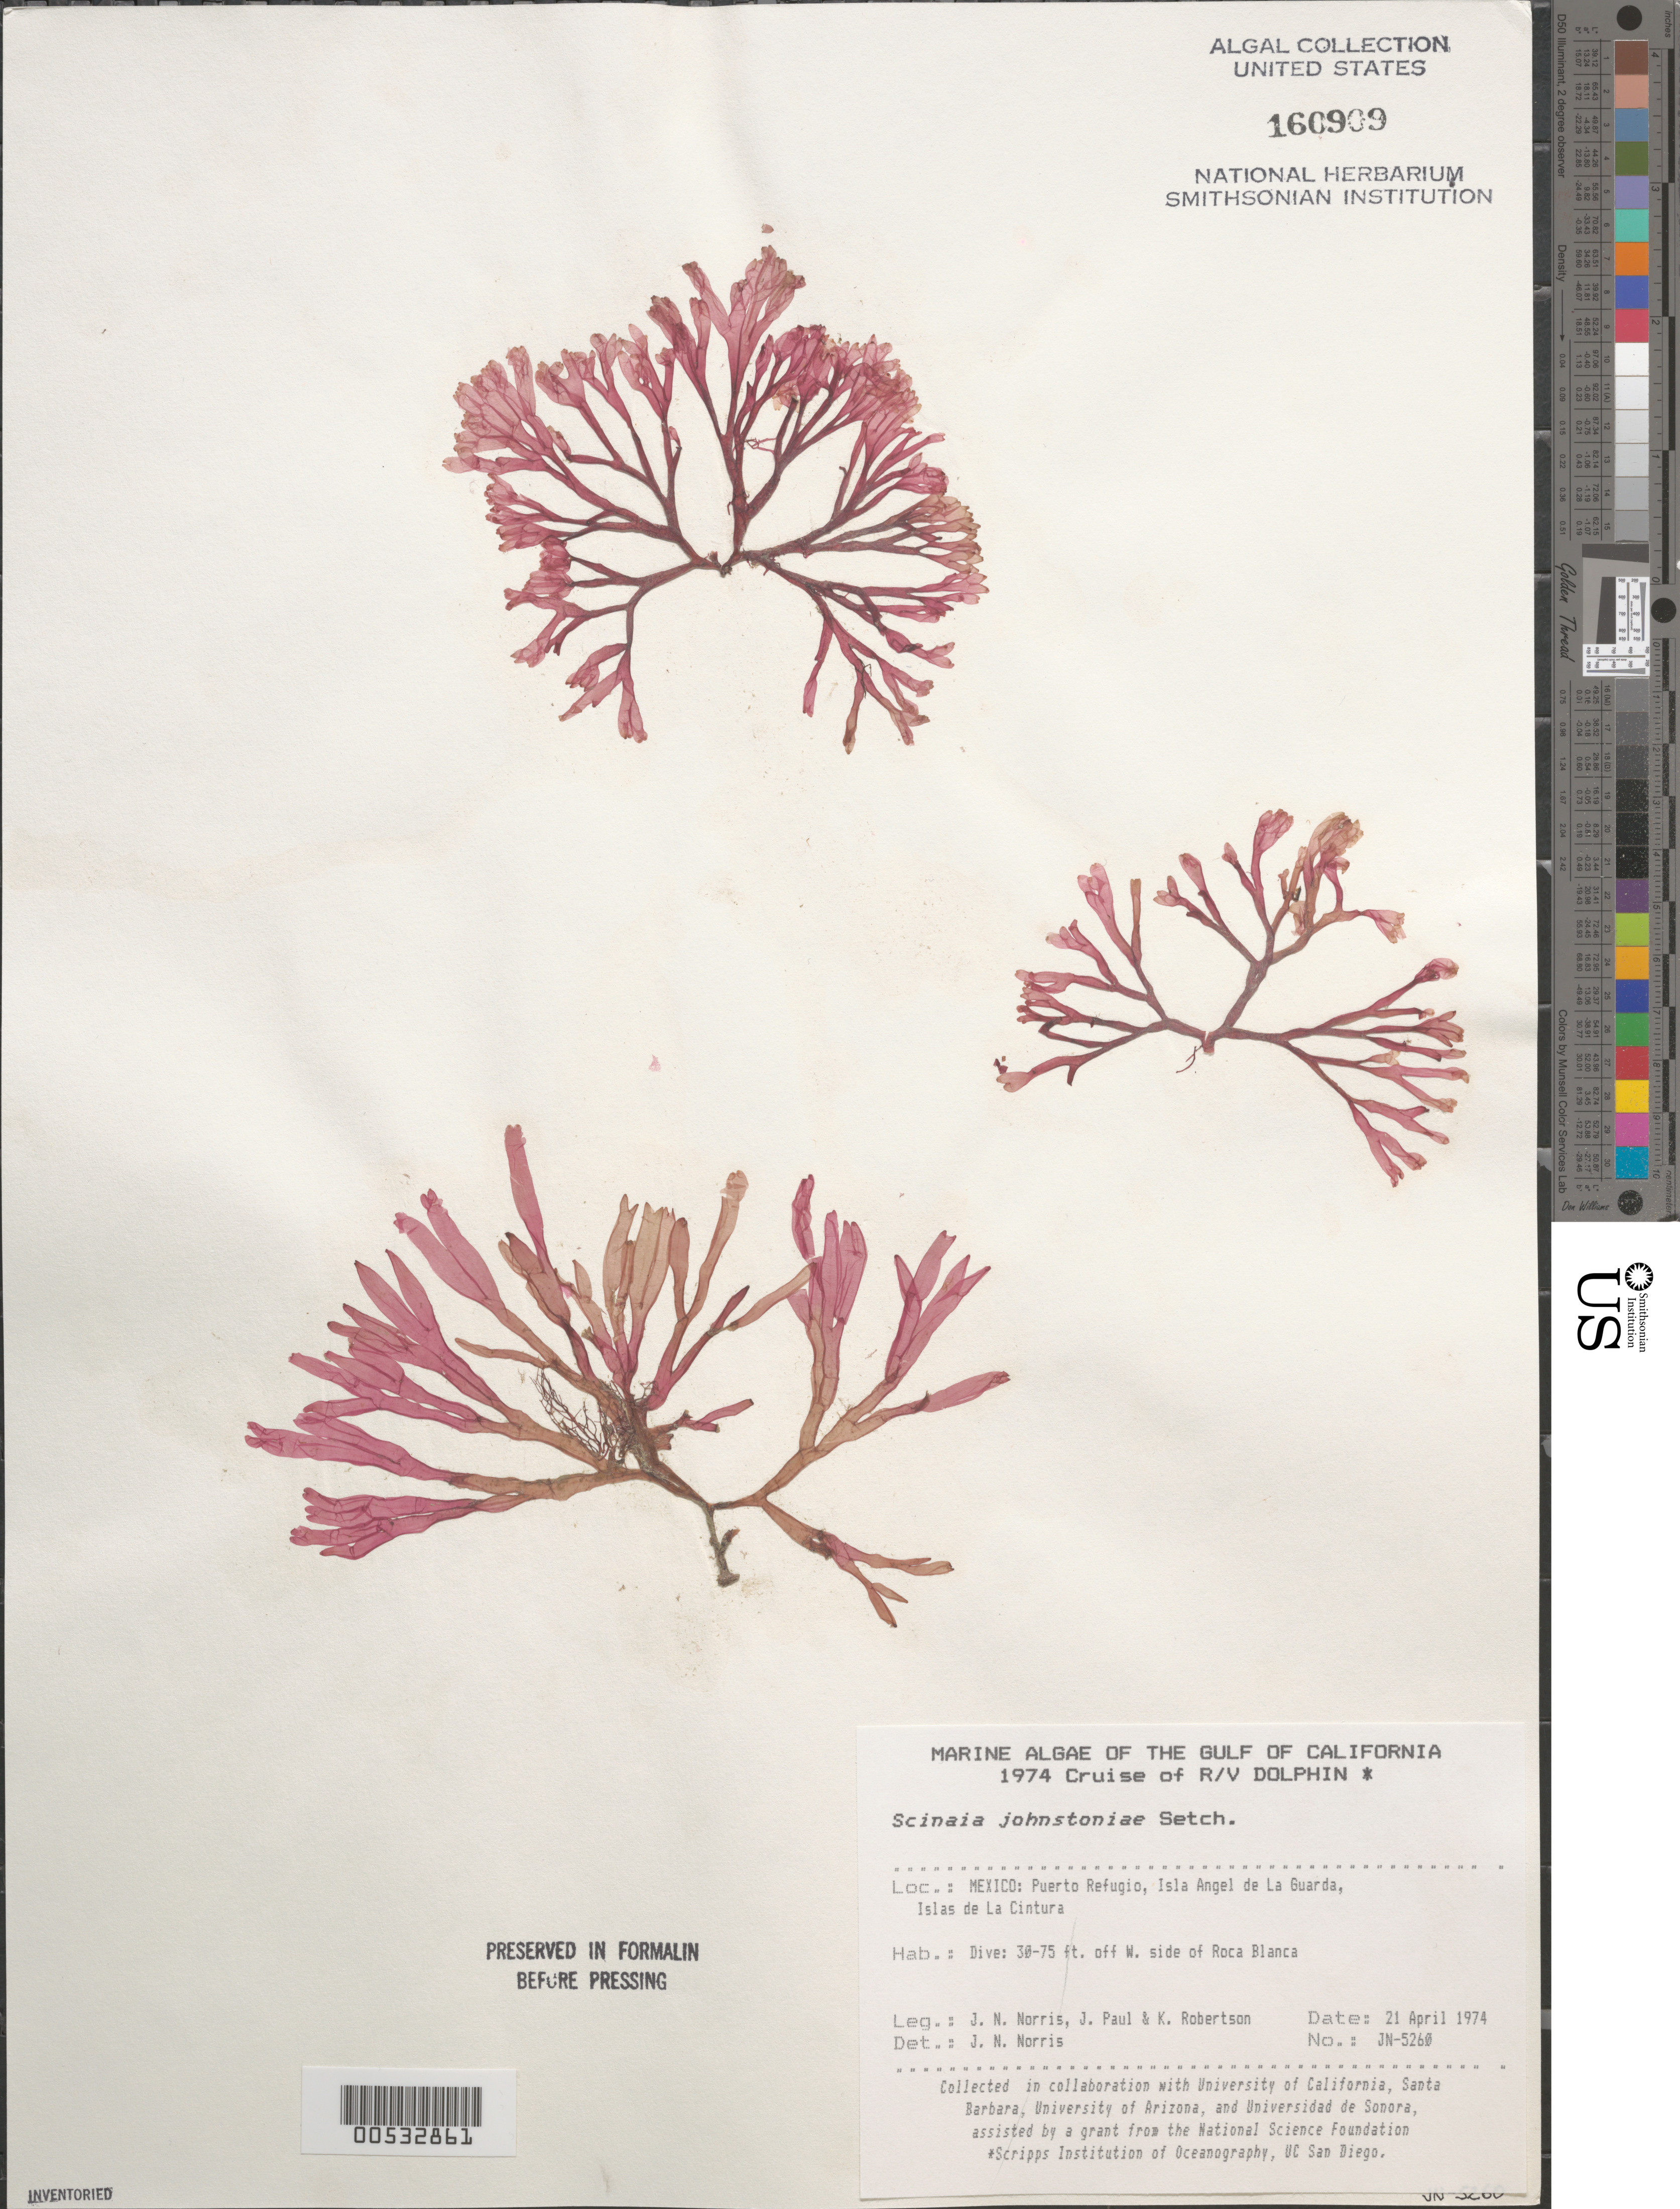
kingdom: Plantae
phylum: Rhodophyta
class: Florideophyceae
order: Nemaliales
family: Scinaiaceae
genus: Scinaia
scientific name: Scinaia johnstoniae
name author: Setch.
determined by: Norris, James N.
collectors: J. N. Norris, J. Paul & K. Robertson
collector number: JN-5260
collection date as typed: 21 Apr 1974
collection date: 1974-04-21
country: Mexico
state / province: Baja California Norte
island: Isla Angel de la Guarda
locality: Roca Blanca, Puerto Refugio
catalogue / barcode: US 160909